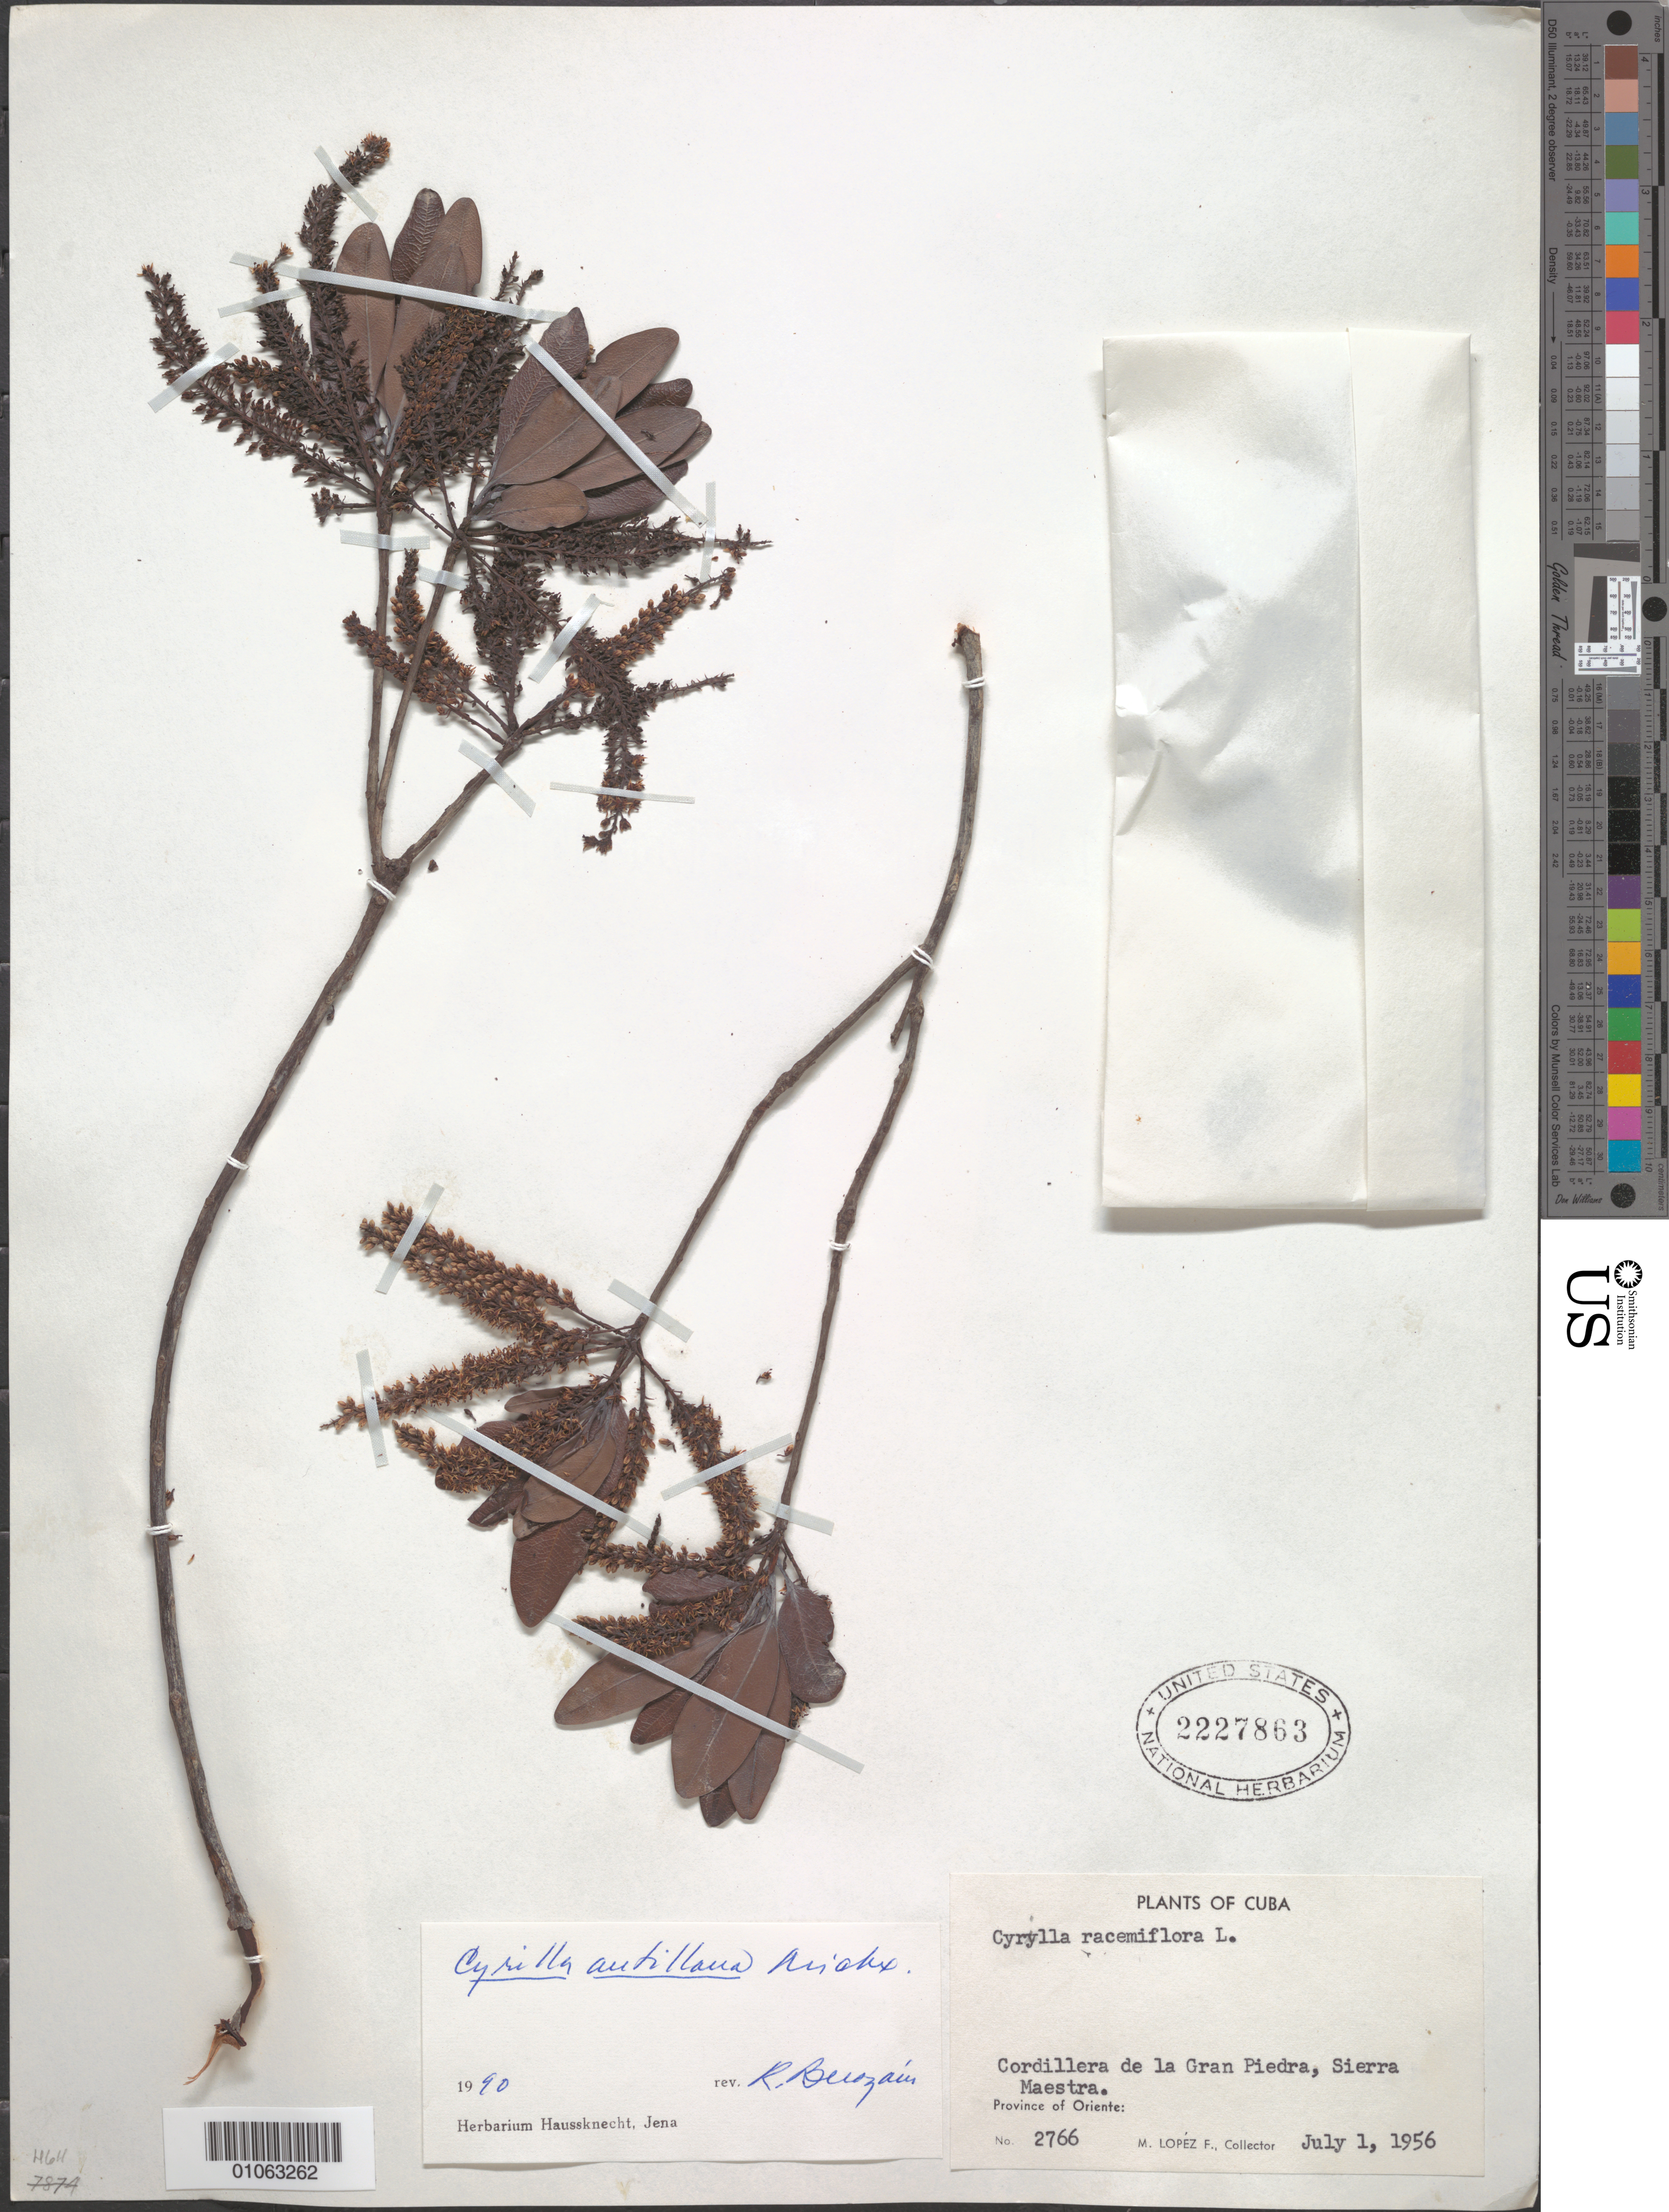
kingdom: Plantae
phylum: Tracheophyta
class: Magnoliopsida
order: Ericales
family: Cyrillaceae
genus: Cyrilla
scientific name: Cyrilla antillana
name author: Michx.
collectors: M. López Figueiras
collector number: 2766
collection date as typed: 01 Jul 1956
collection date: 1956-07-01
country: Cuba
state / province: Oriente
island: Cuba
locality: Cordillera de la Gran Piedra, Sierra Maestra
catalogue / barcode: US 2227863